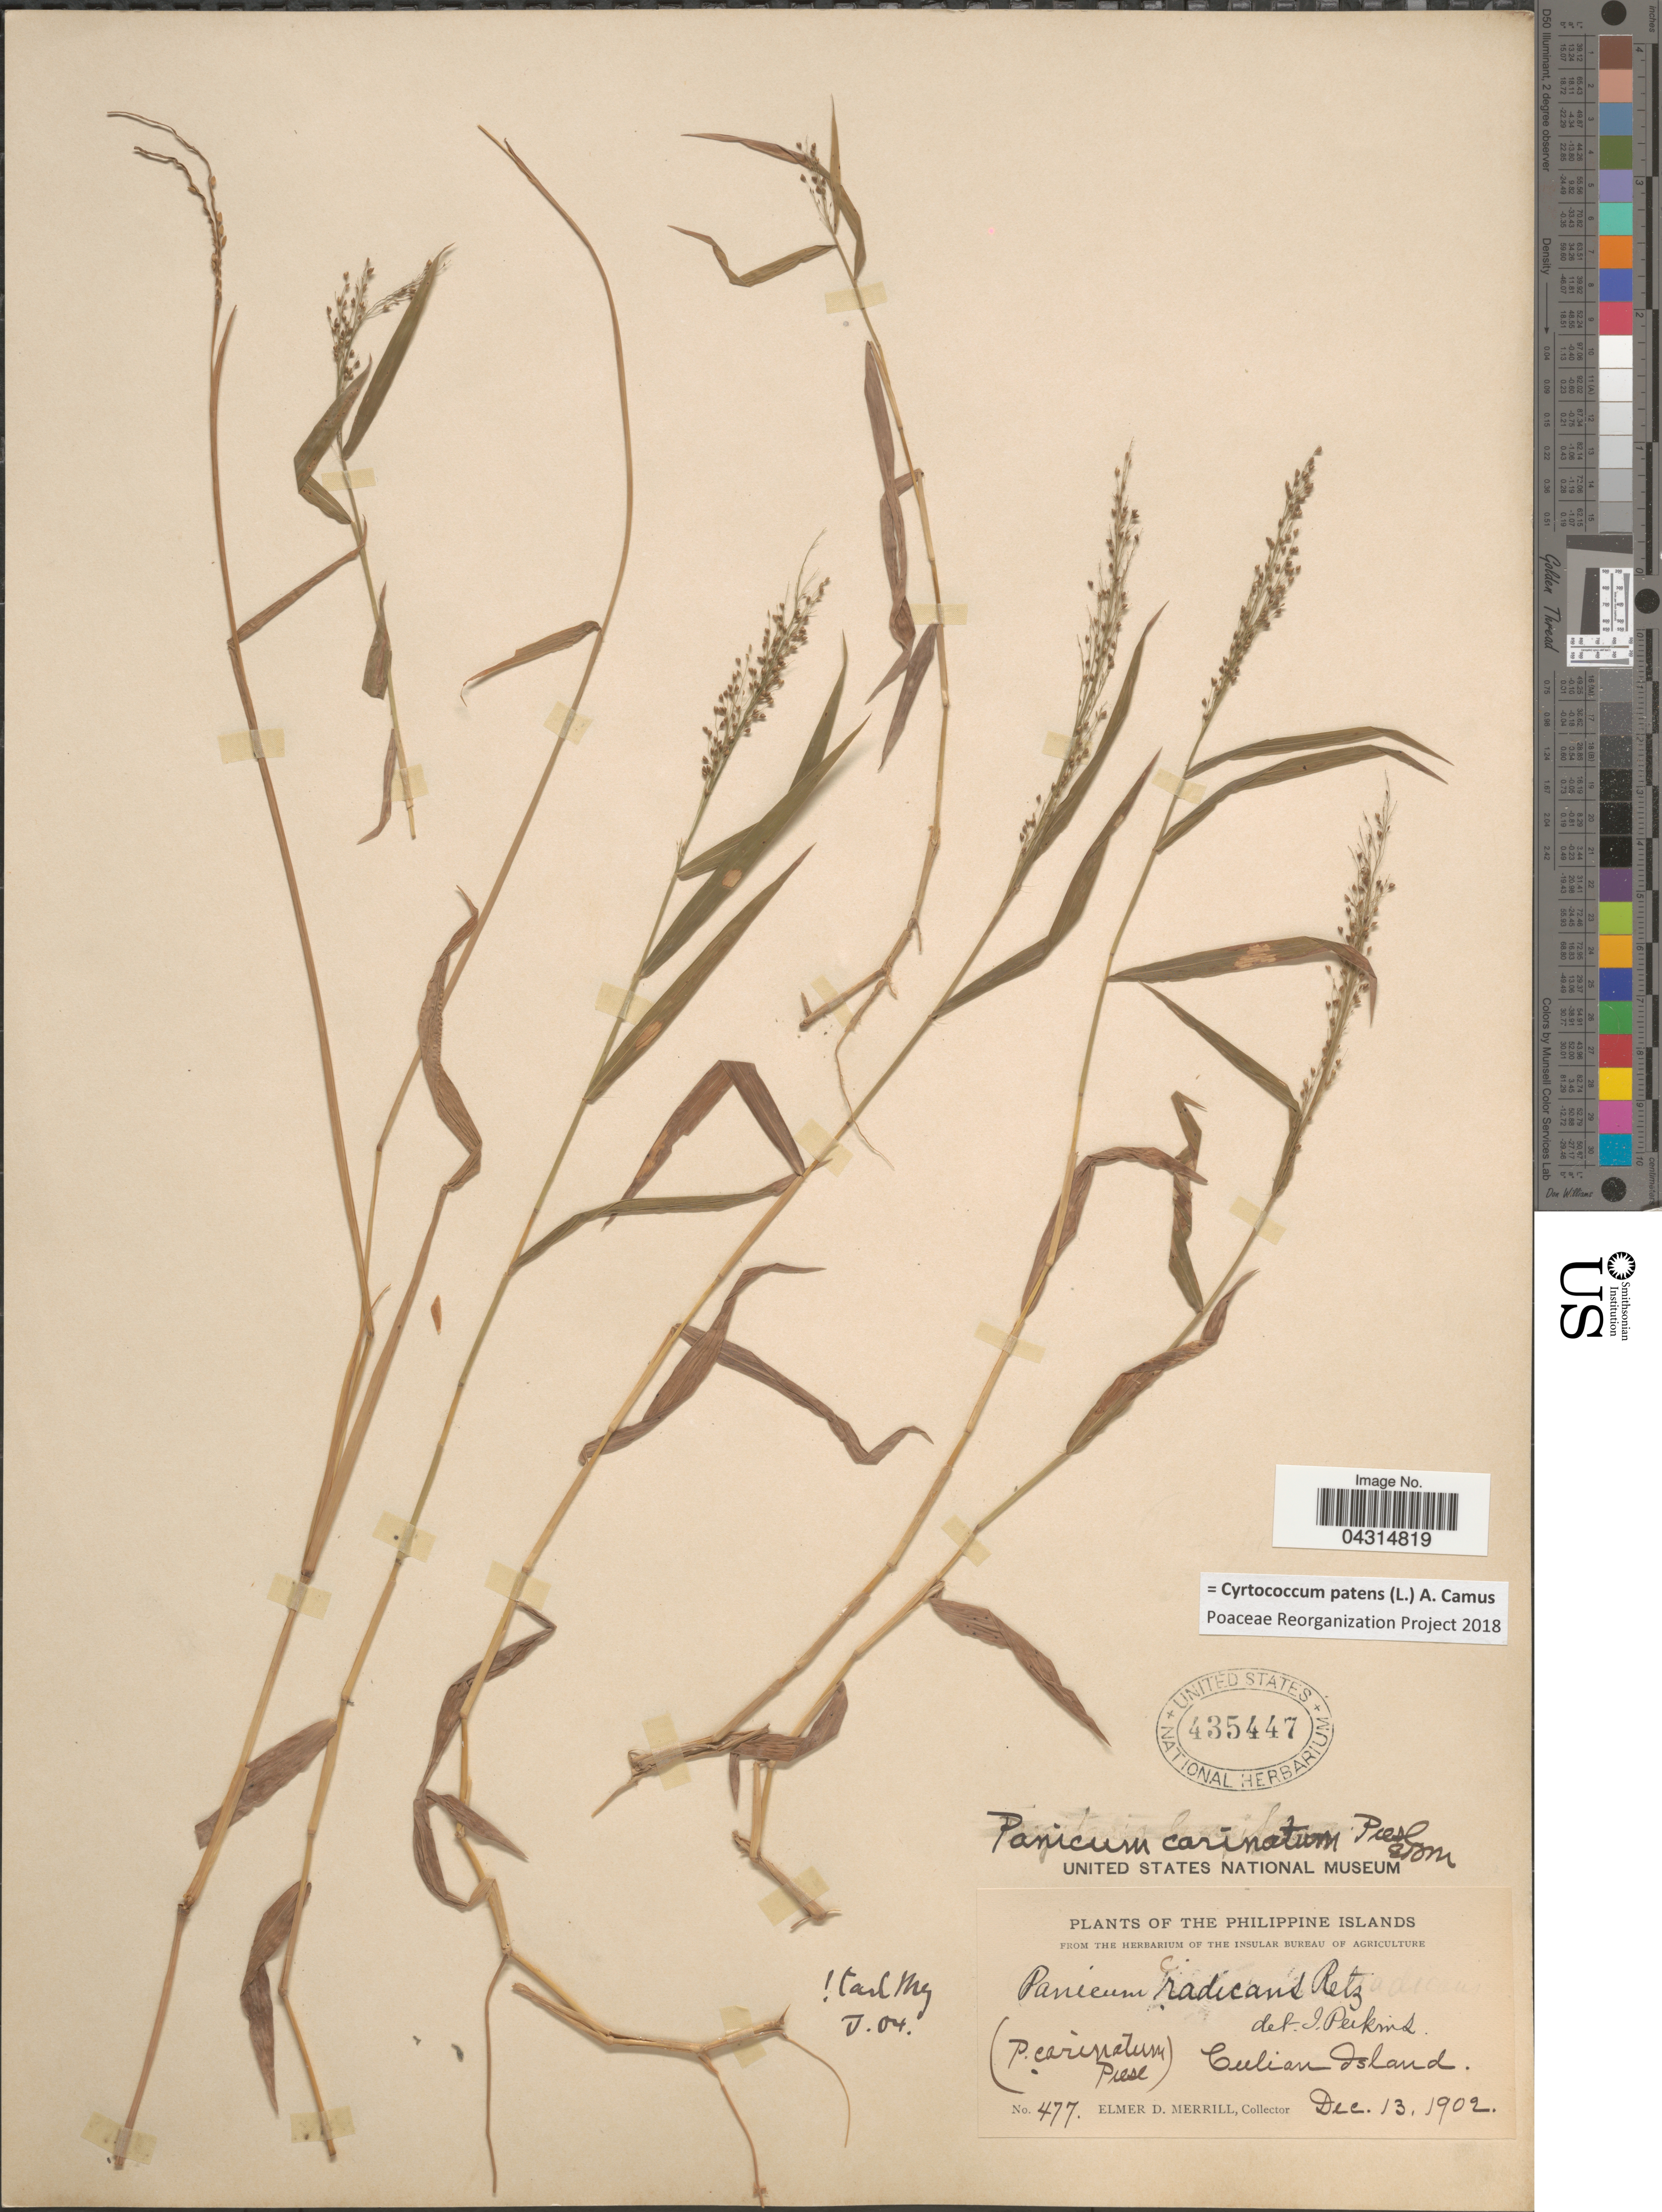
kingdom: Plantae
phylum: Tracheophyta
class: Liliopsida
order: Poales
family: Poaceae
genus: Cyrtococcum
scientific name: Cyrtococcum patens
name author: (L.) A. Camus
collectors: E. D. Merrill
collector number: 477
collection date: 1902-12-13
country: Philippines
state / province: Mimaropa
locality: Culian Island.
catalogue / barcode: US 435447